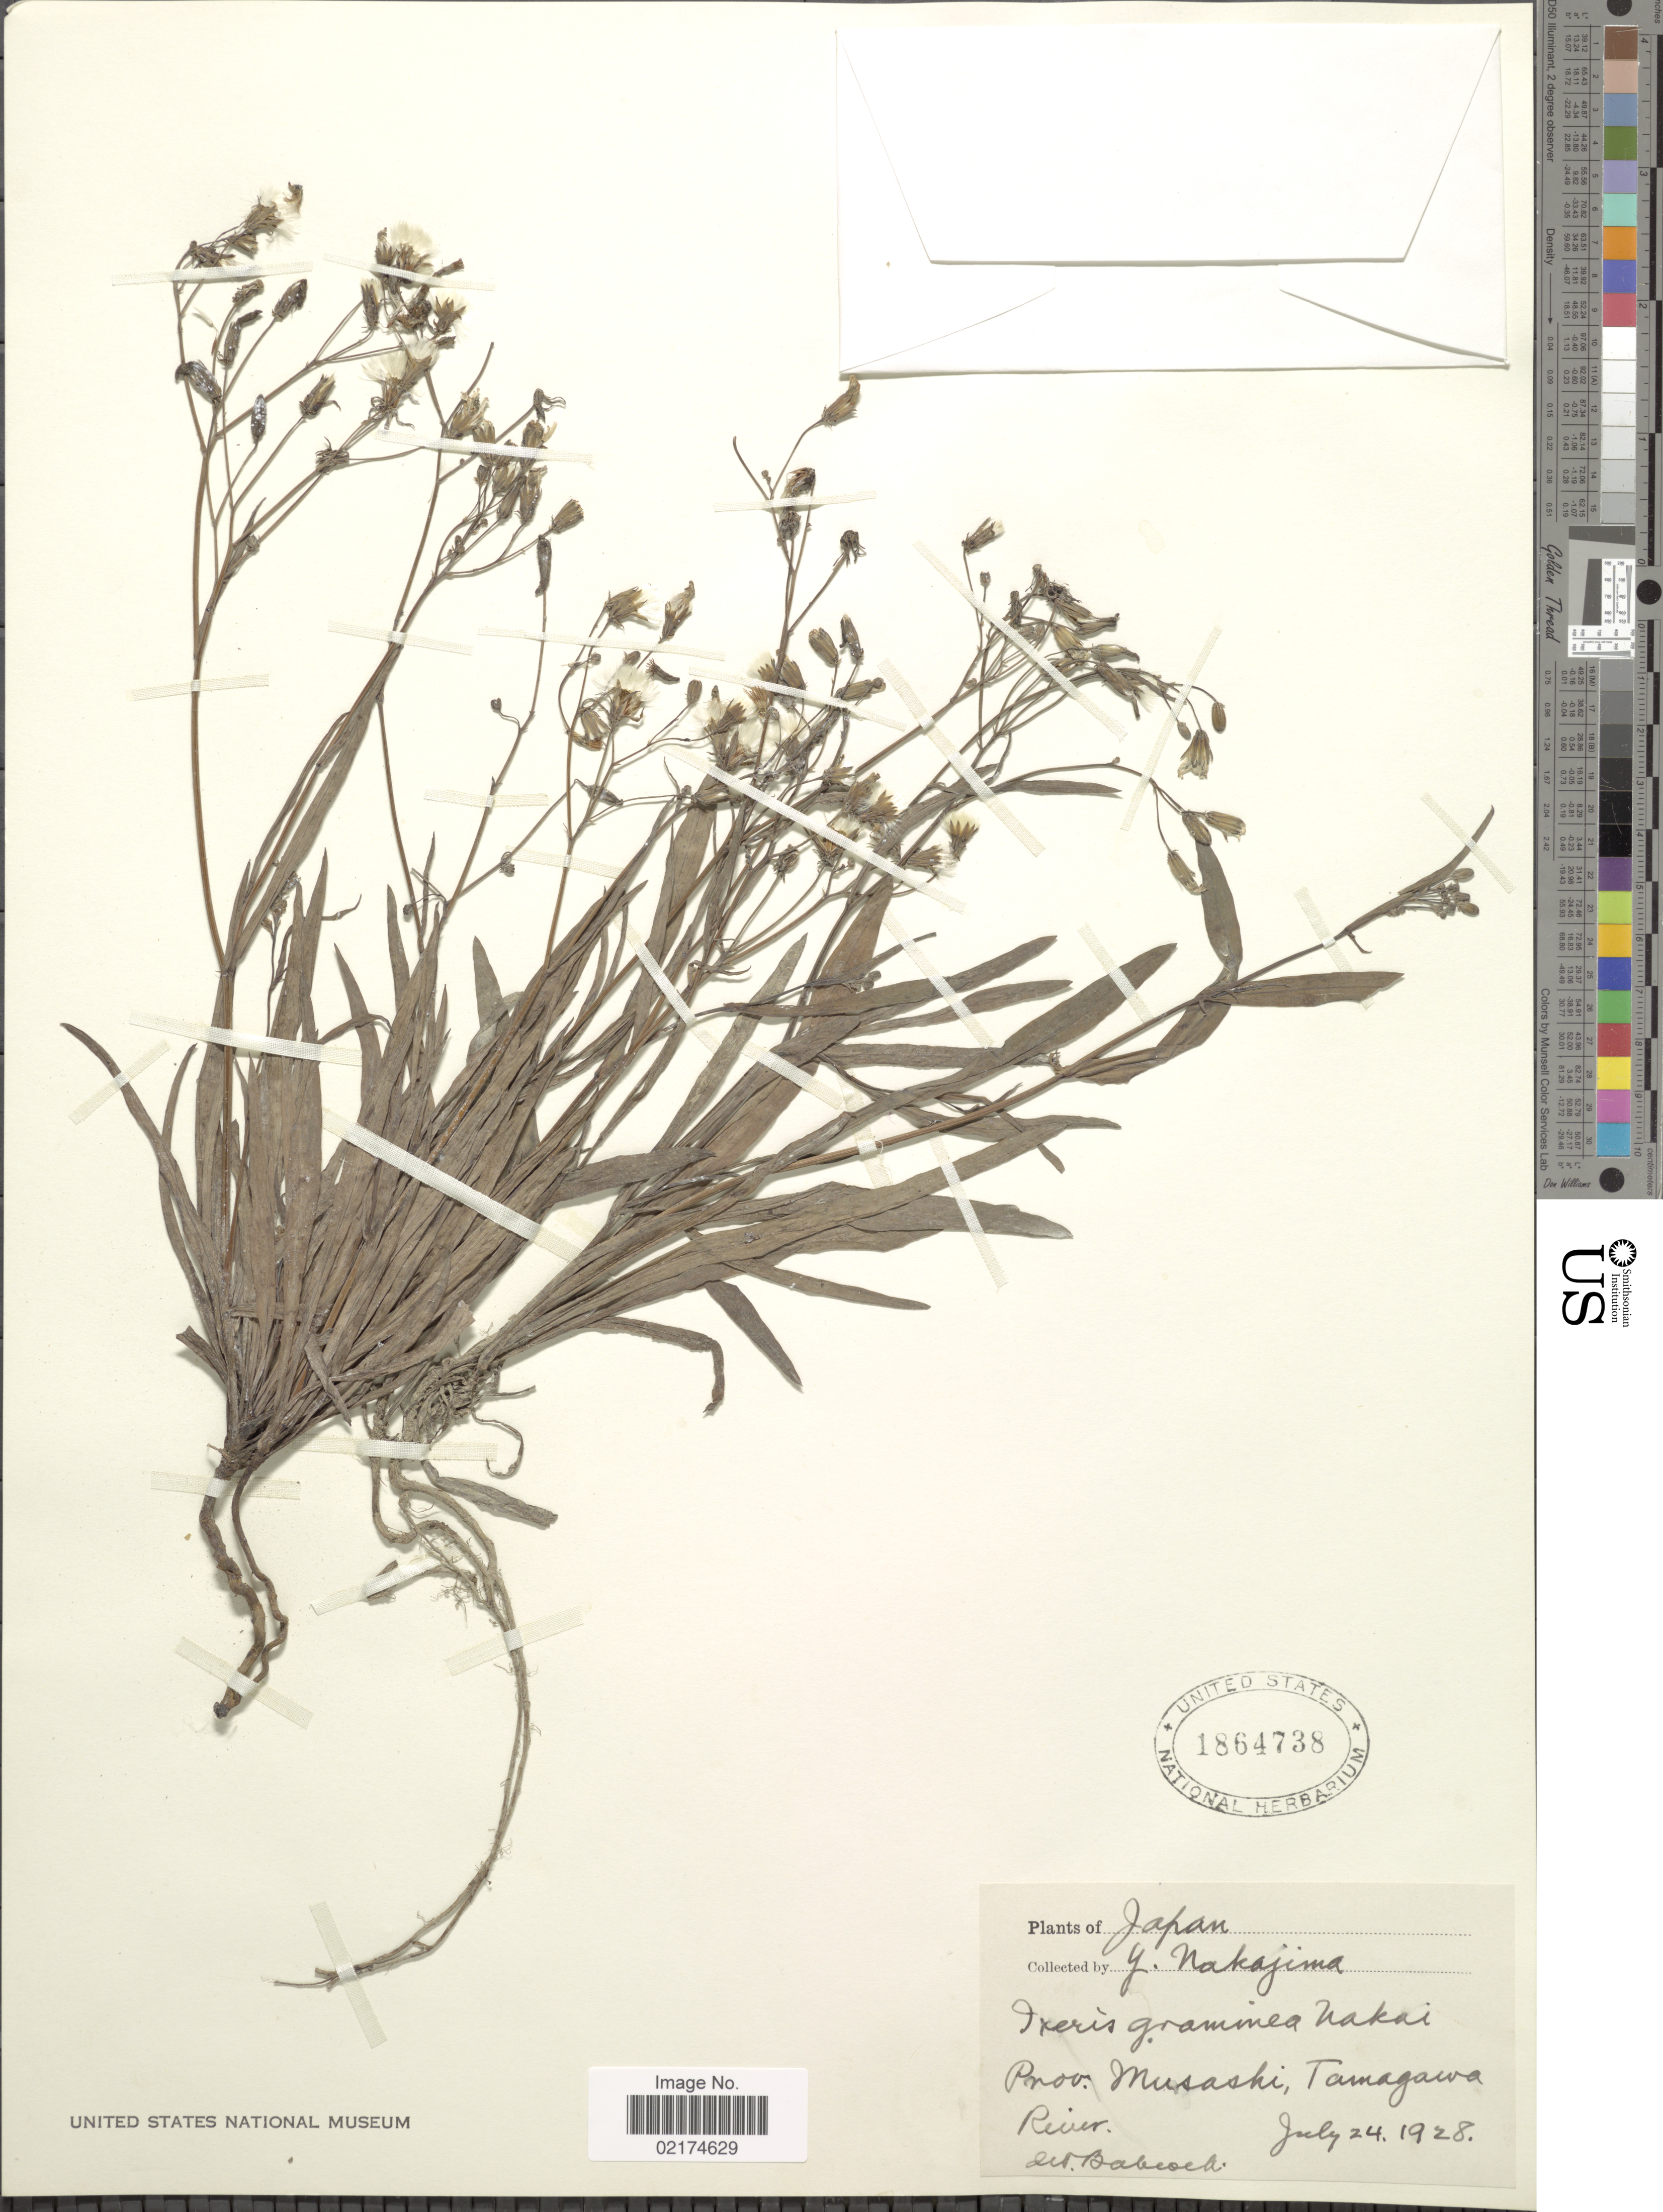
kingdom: Plantae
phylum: Tracheophyta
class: Magnoliopsida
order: Asterales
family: Asteraceae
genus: Ixeris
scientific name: Ixeris tamagawaensis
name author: (Makino) Kitam.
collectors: J. N. Nakajima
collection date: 1928-07-24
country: Japan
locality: Prov. Musashi, Tamagawa River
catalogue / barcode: US 1864738